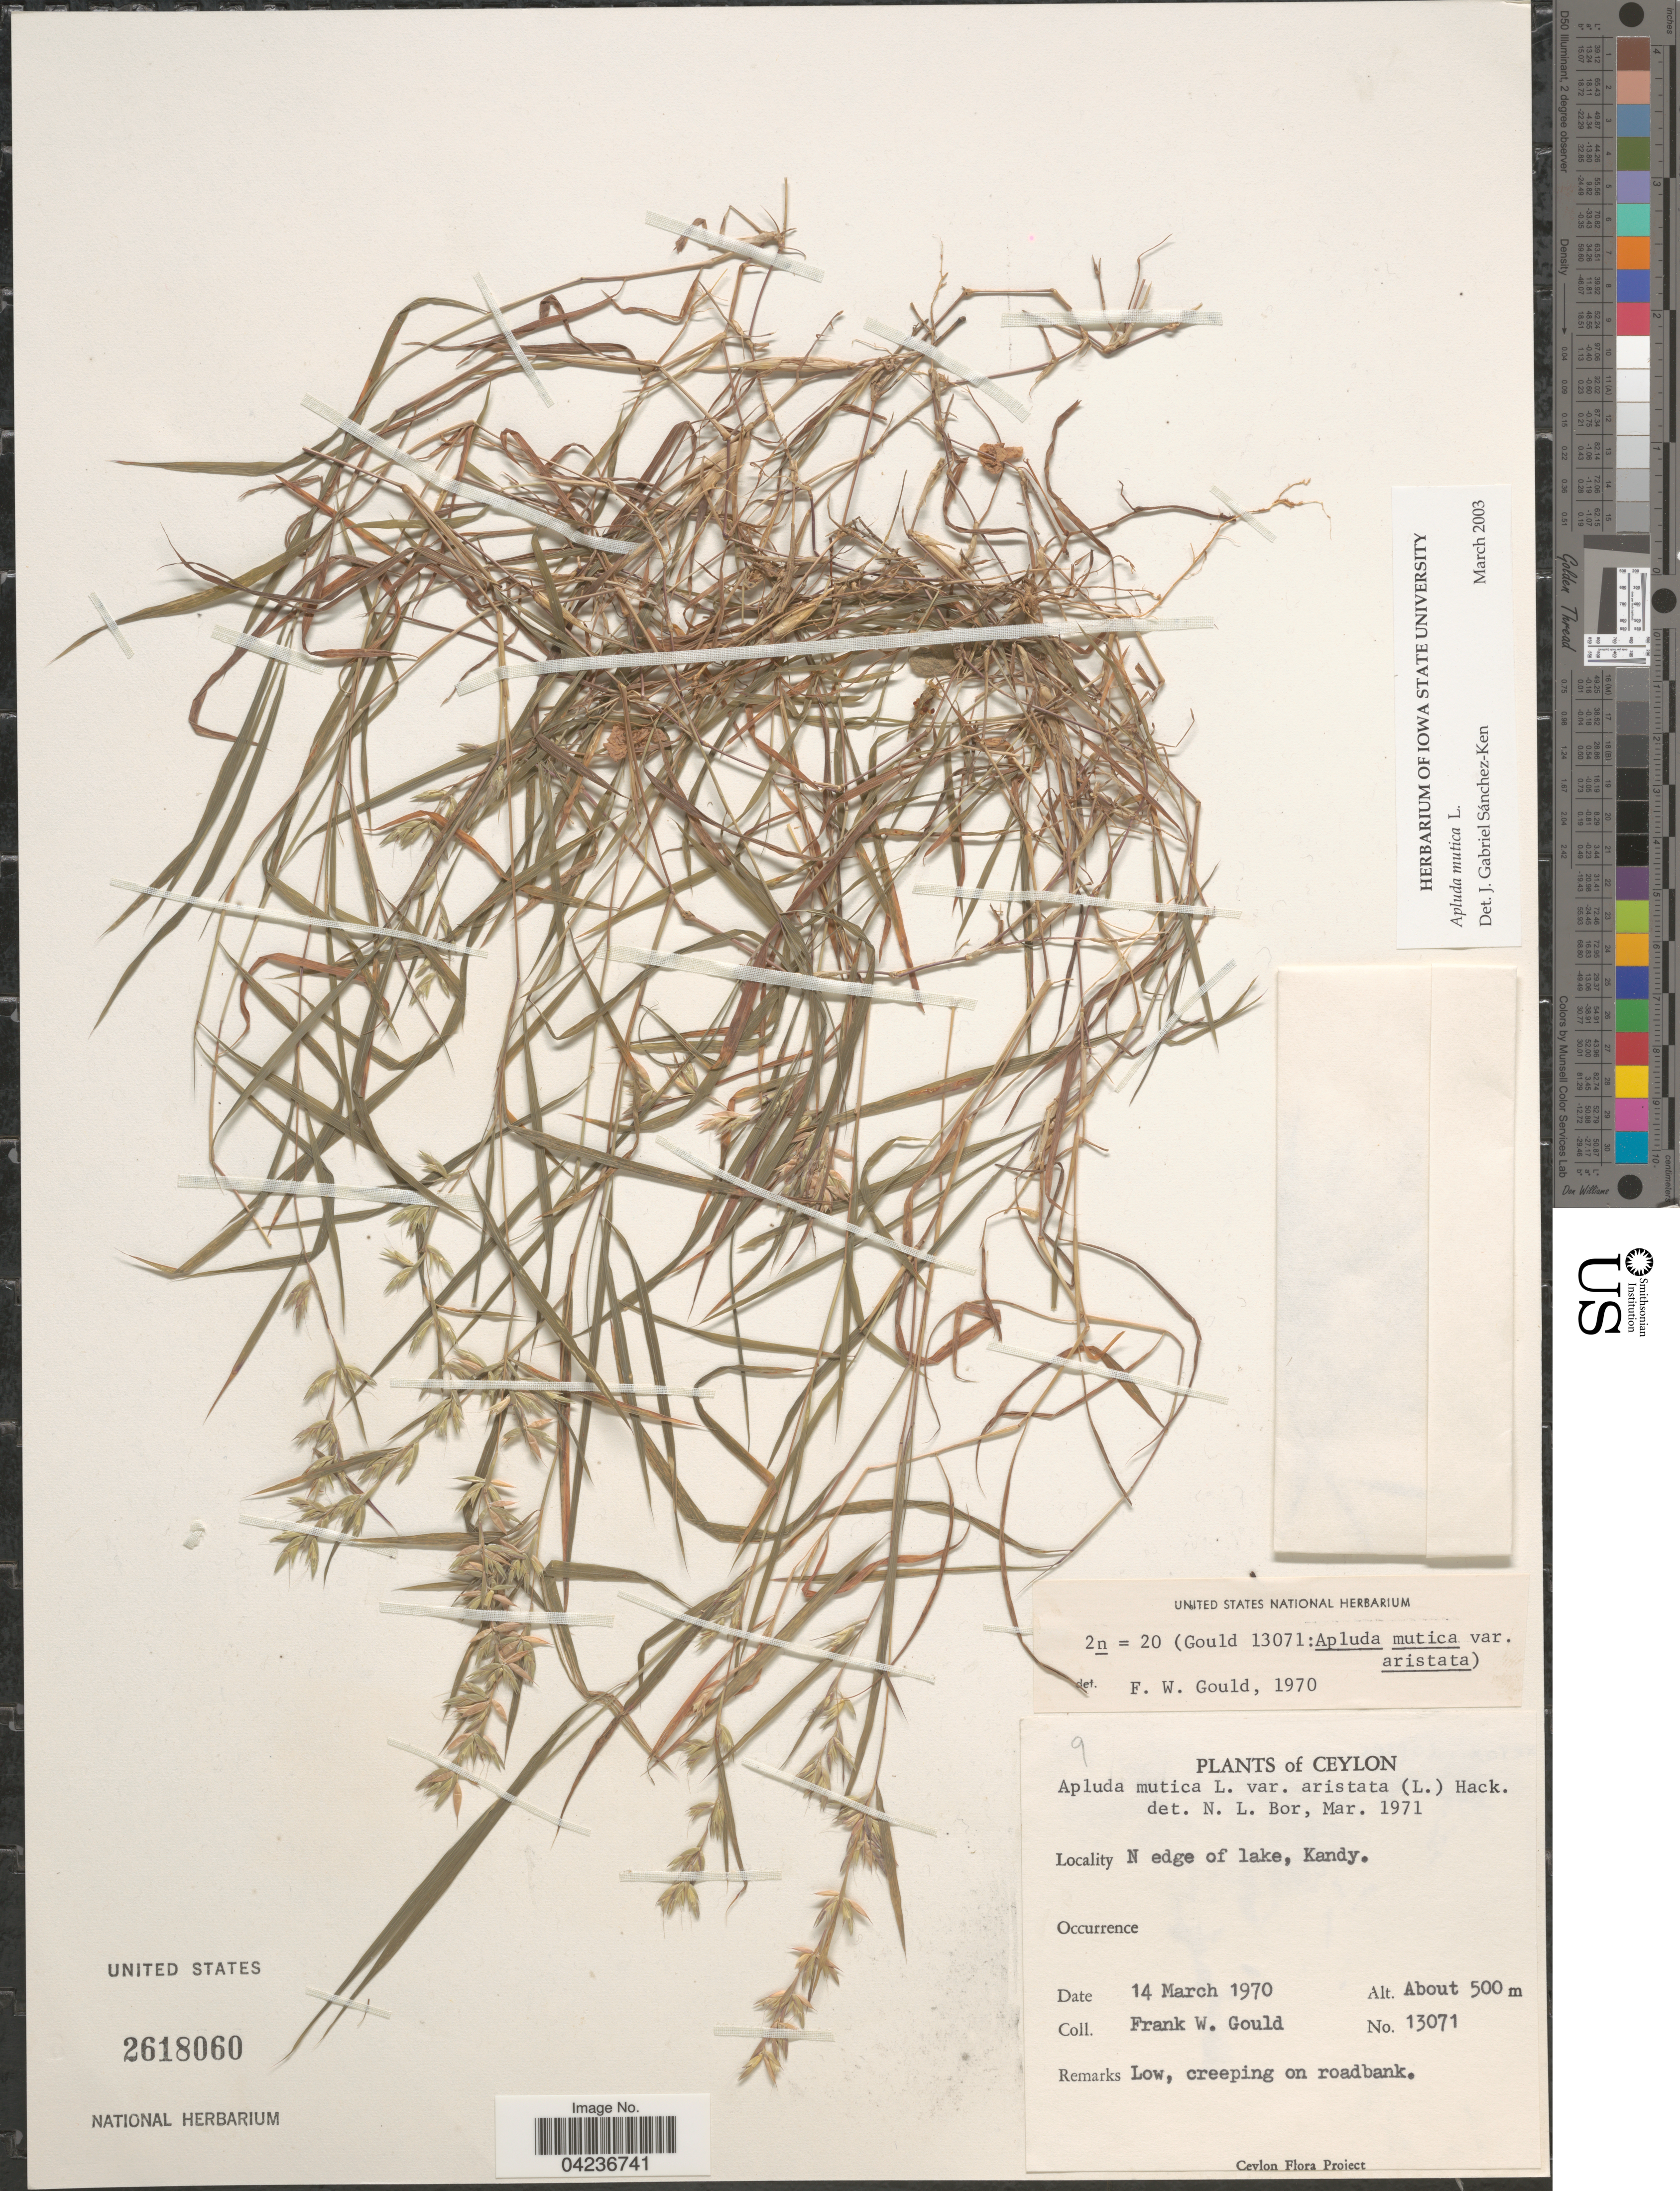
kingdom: Plantae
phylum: Tracheophyta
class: Liliopsida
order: Poales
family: Poaceae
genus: Apluda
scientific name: Apluda mutica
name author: L.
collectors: F. W. Gould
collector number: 13071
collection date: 1970-03-14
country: Sri Lanka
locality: Ceylon. N edge of lake, Kandy.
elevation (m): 500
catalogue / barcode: US 2618060